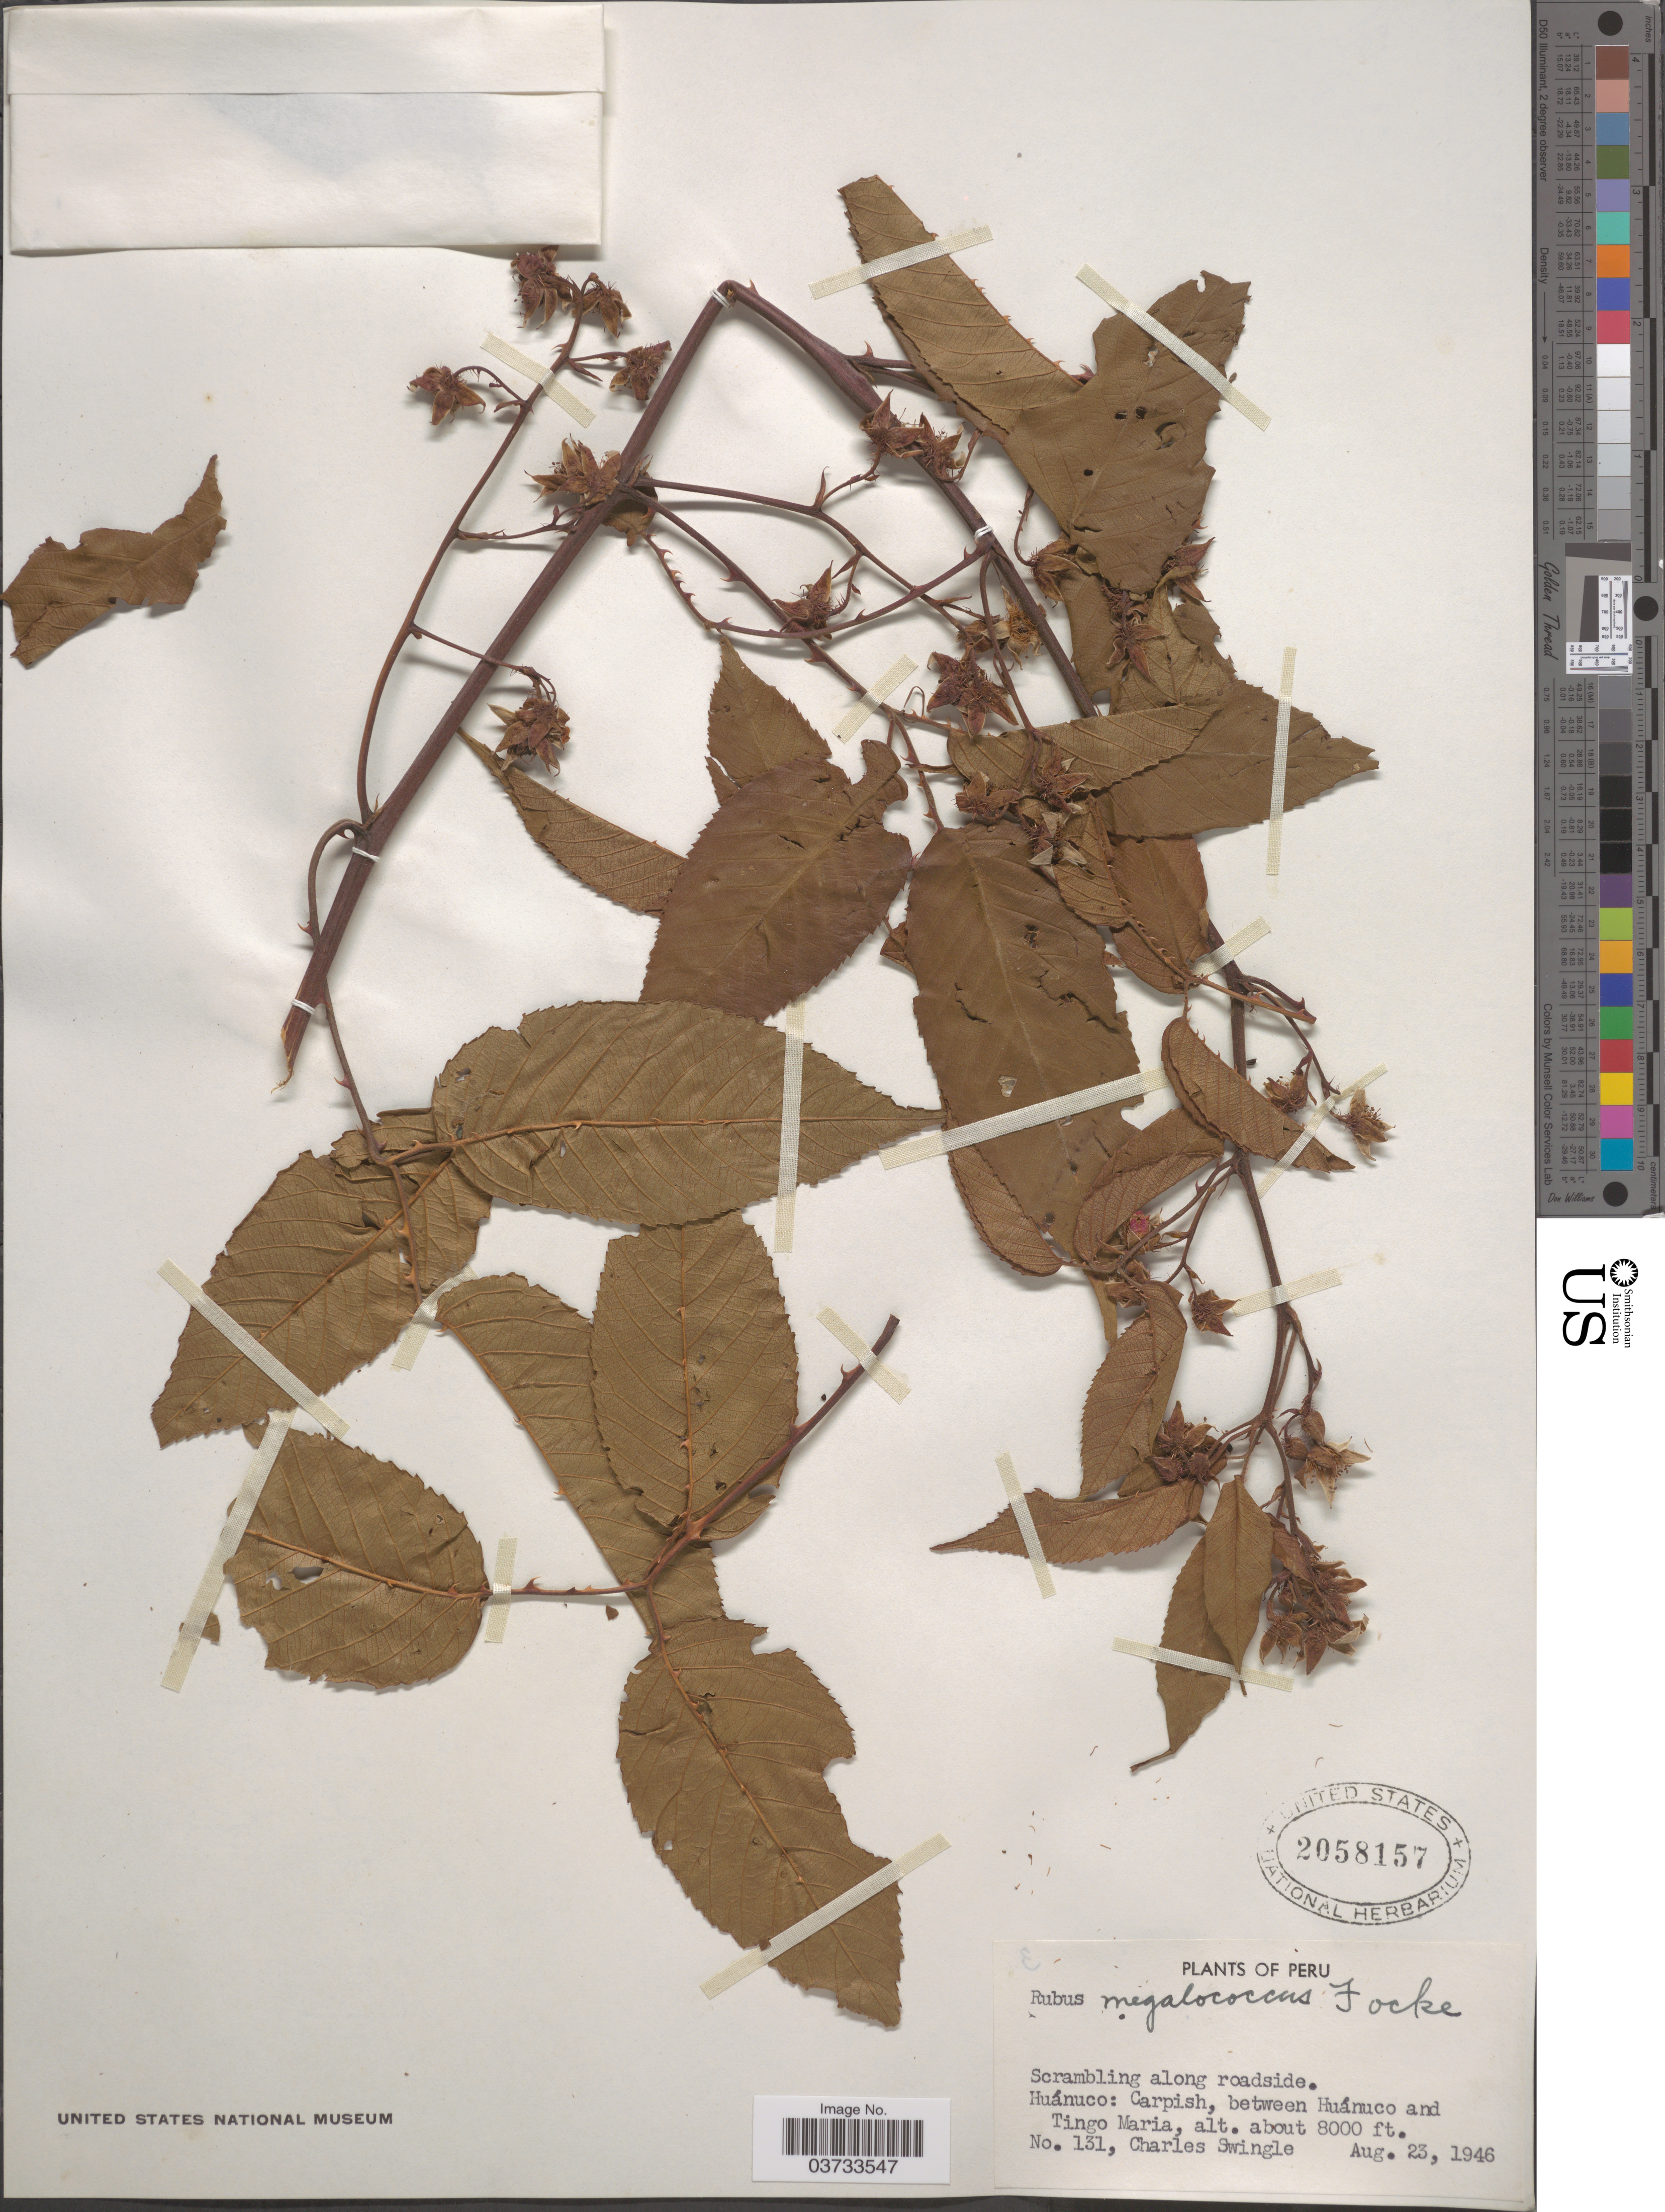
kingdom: Plantae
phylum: Tracheophyta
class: Magnoliopsida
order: Rosales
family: Rosaceae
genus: Rubus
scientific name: Rubus megalococcus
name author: Focke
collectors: C. Swingle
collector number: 131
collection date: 1946-08-23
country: Peru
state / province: Huánuco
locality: Carpish, between Huánuco and Tingo Maria.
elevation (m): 2438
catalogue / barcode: US 2058157